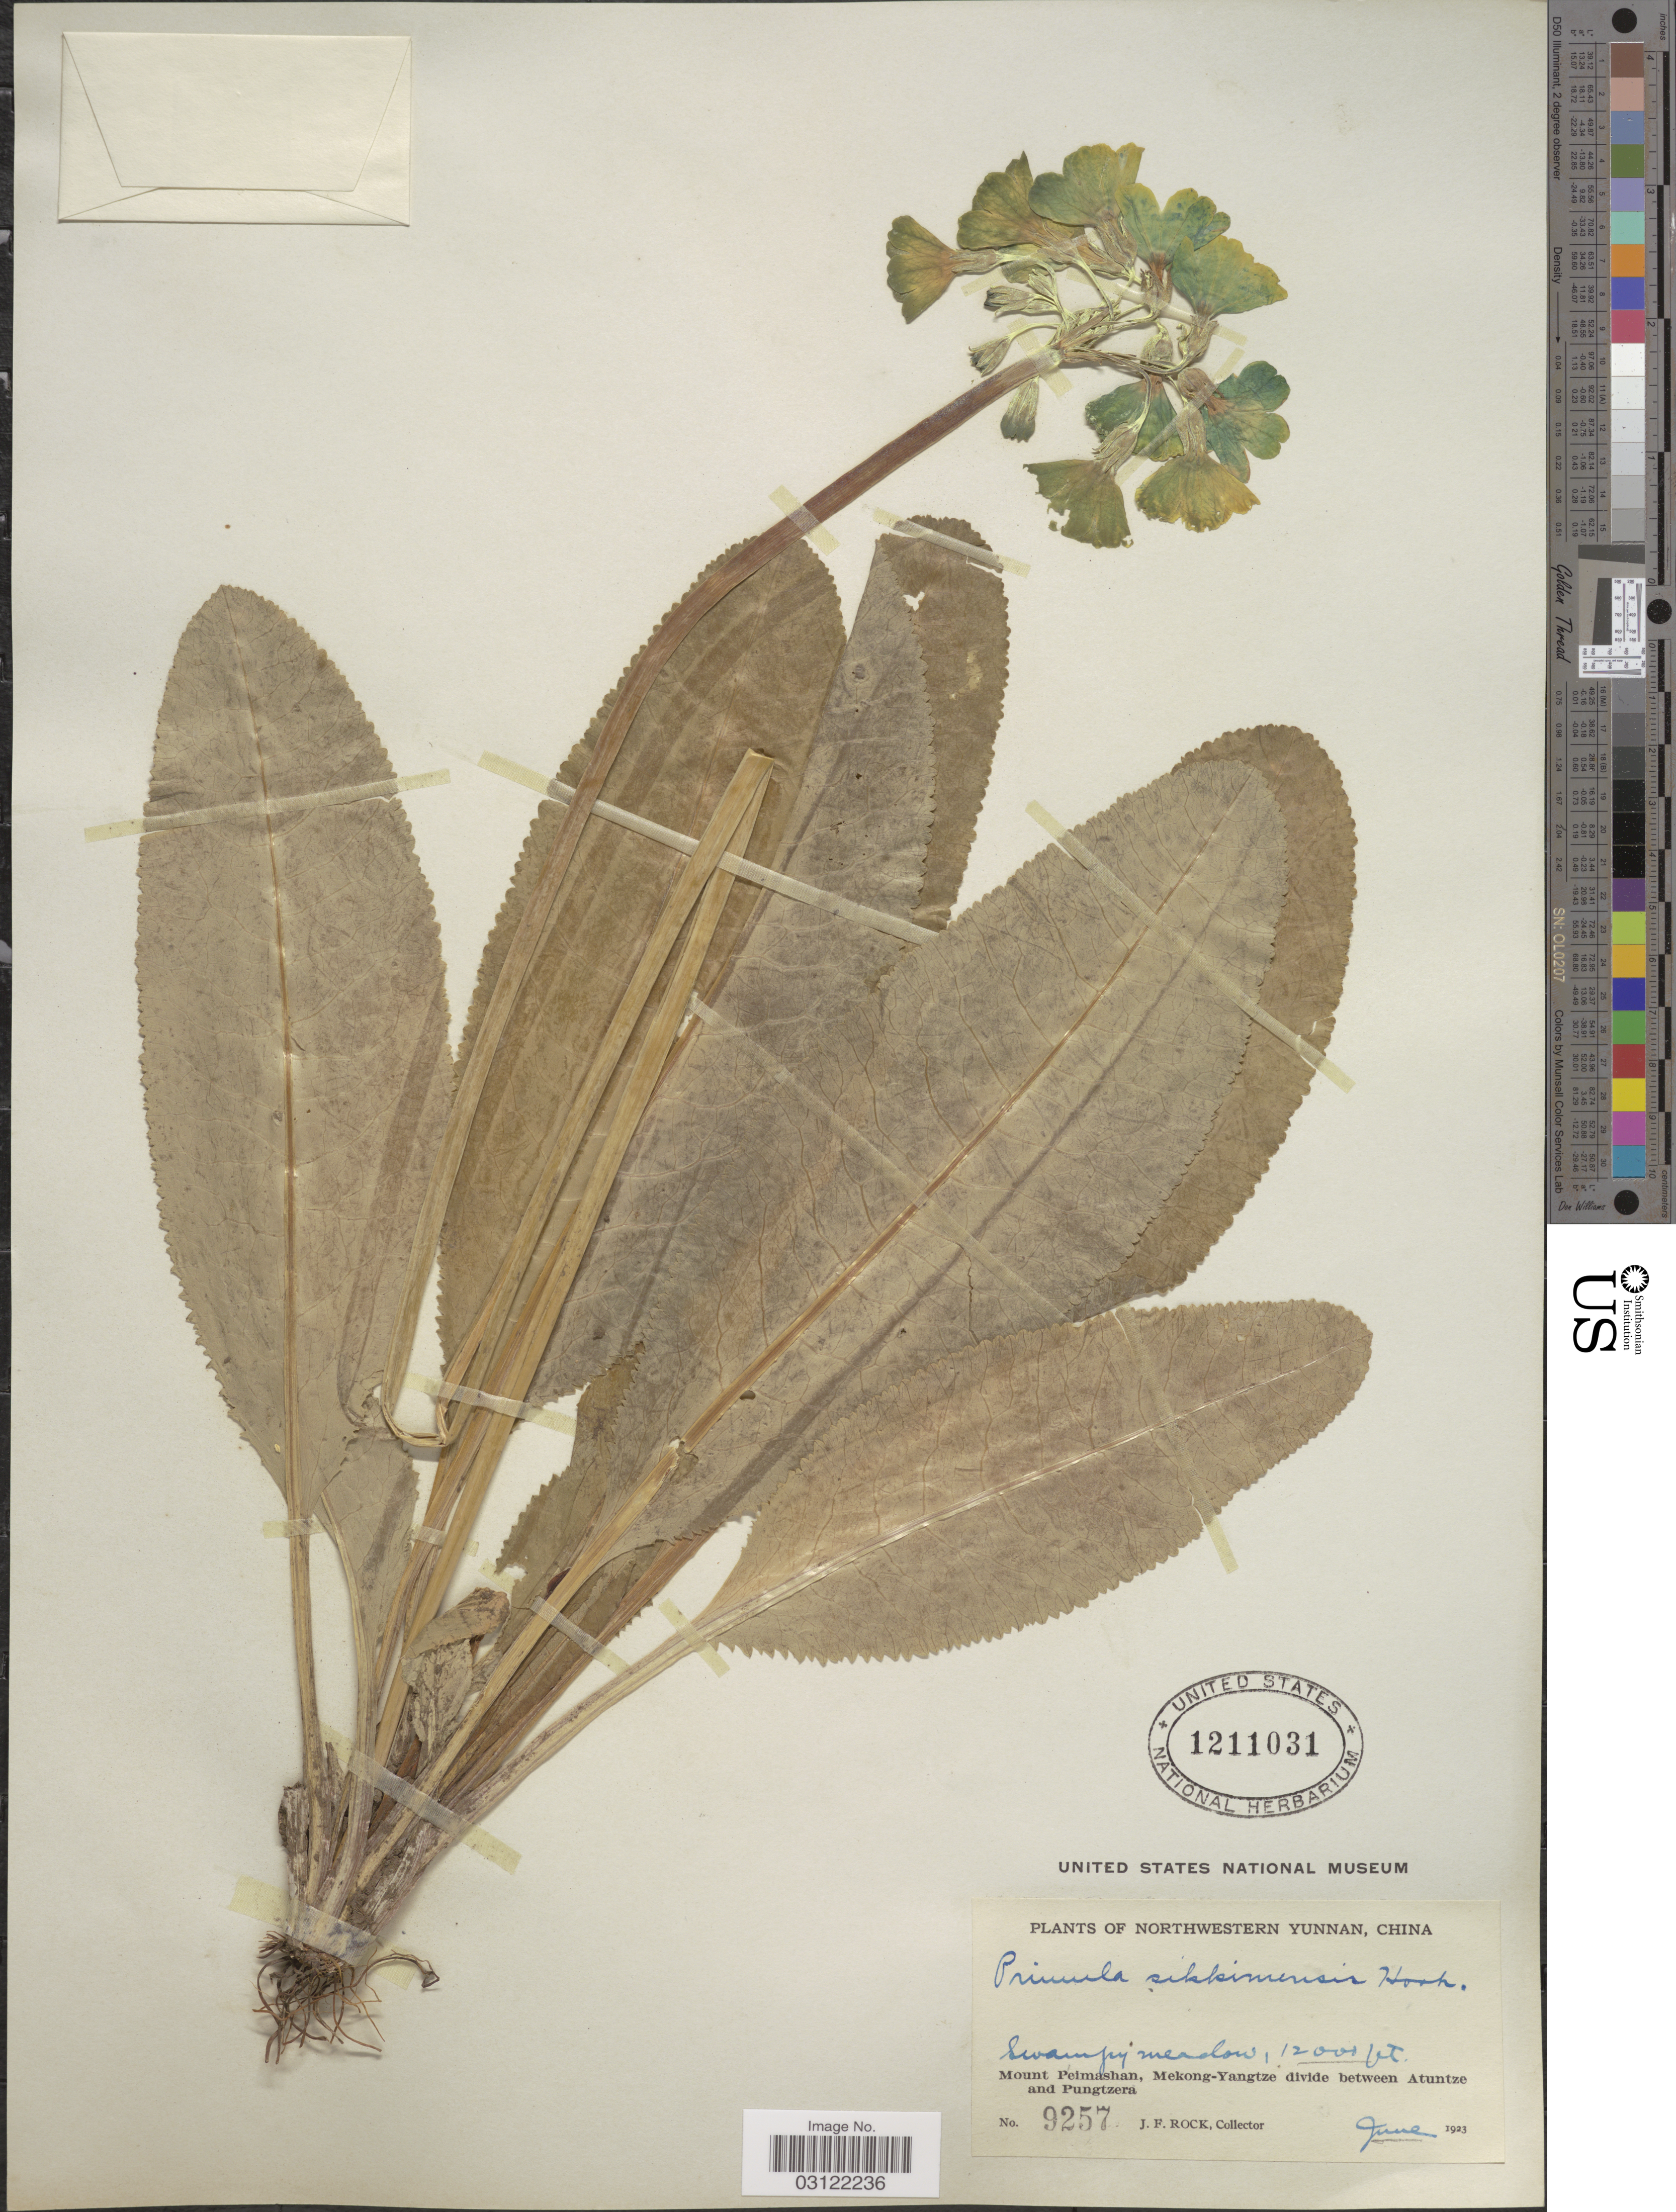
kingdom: Plantae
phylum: Tracheophyta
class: Magnoliopsida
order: Ericales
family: Primulaceae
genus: Primula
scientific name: Primula sikkimensis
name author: Hook.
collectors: J. Rock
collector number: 9257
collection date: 1923-06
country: China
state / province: Yunnan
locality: Northwestern Yunnan. Mount Peimashan, Mekong-Yangtze divide between Atuntze and Pungtzera.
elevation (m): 3658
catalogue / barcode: US 1211031